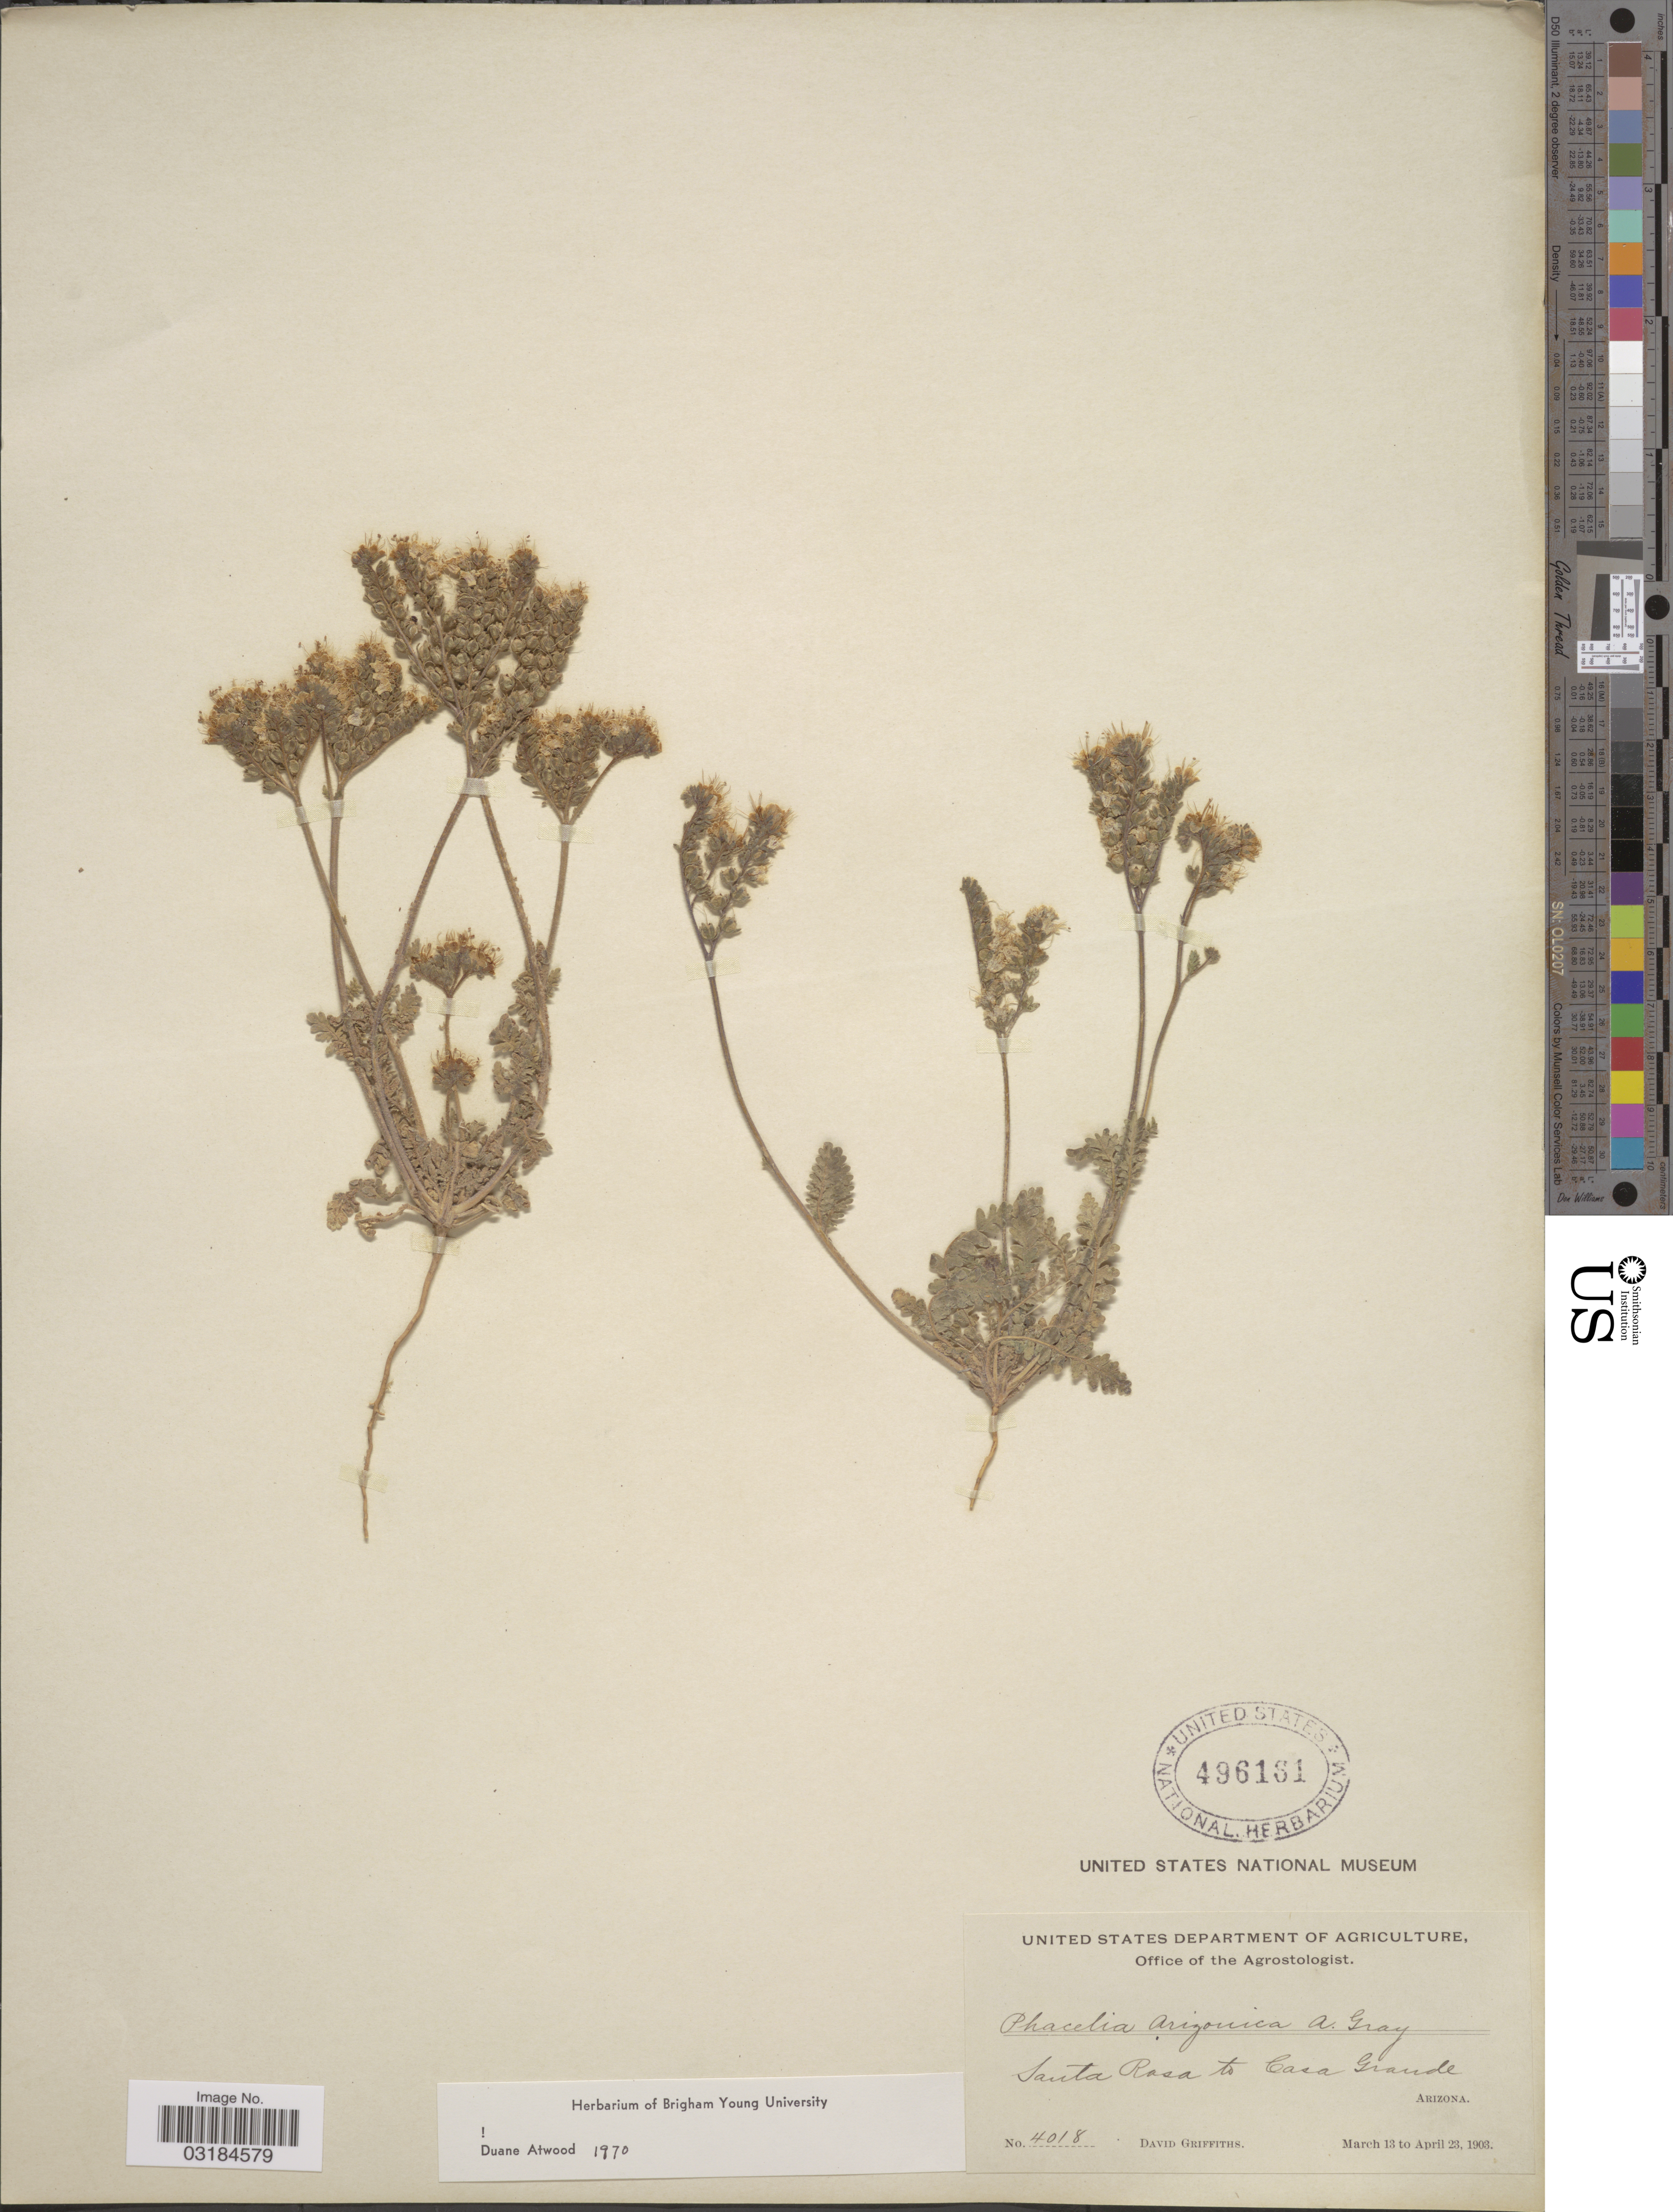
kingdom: Plantae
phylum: Tracheophyta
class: Magnoliopsida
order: Boraginales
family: Hydrophyllaceae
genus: Phacelia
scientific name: Phacelia arizonica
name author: A. Gray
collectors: D. Griffiths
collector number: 4018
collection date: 1903-03-13/1903-04-23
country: United States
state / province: Arizona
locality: Santa Rosa to Casa Grande.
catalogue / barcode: US 496161